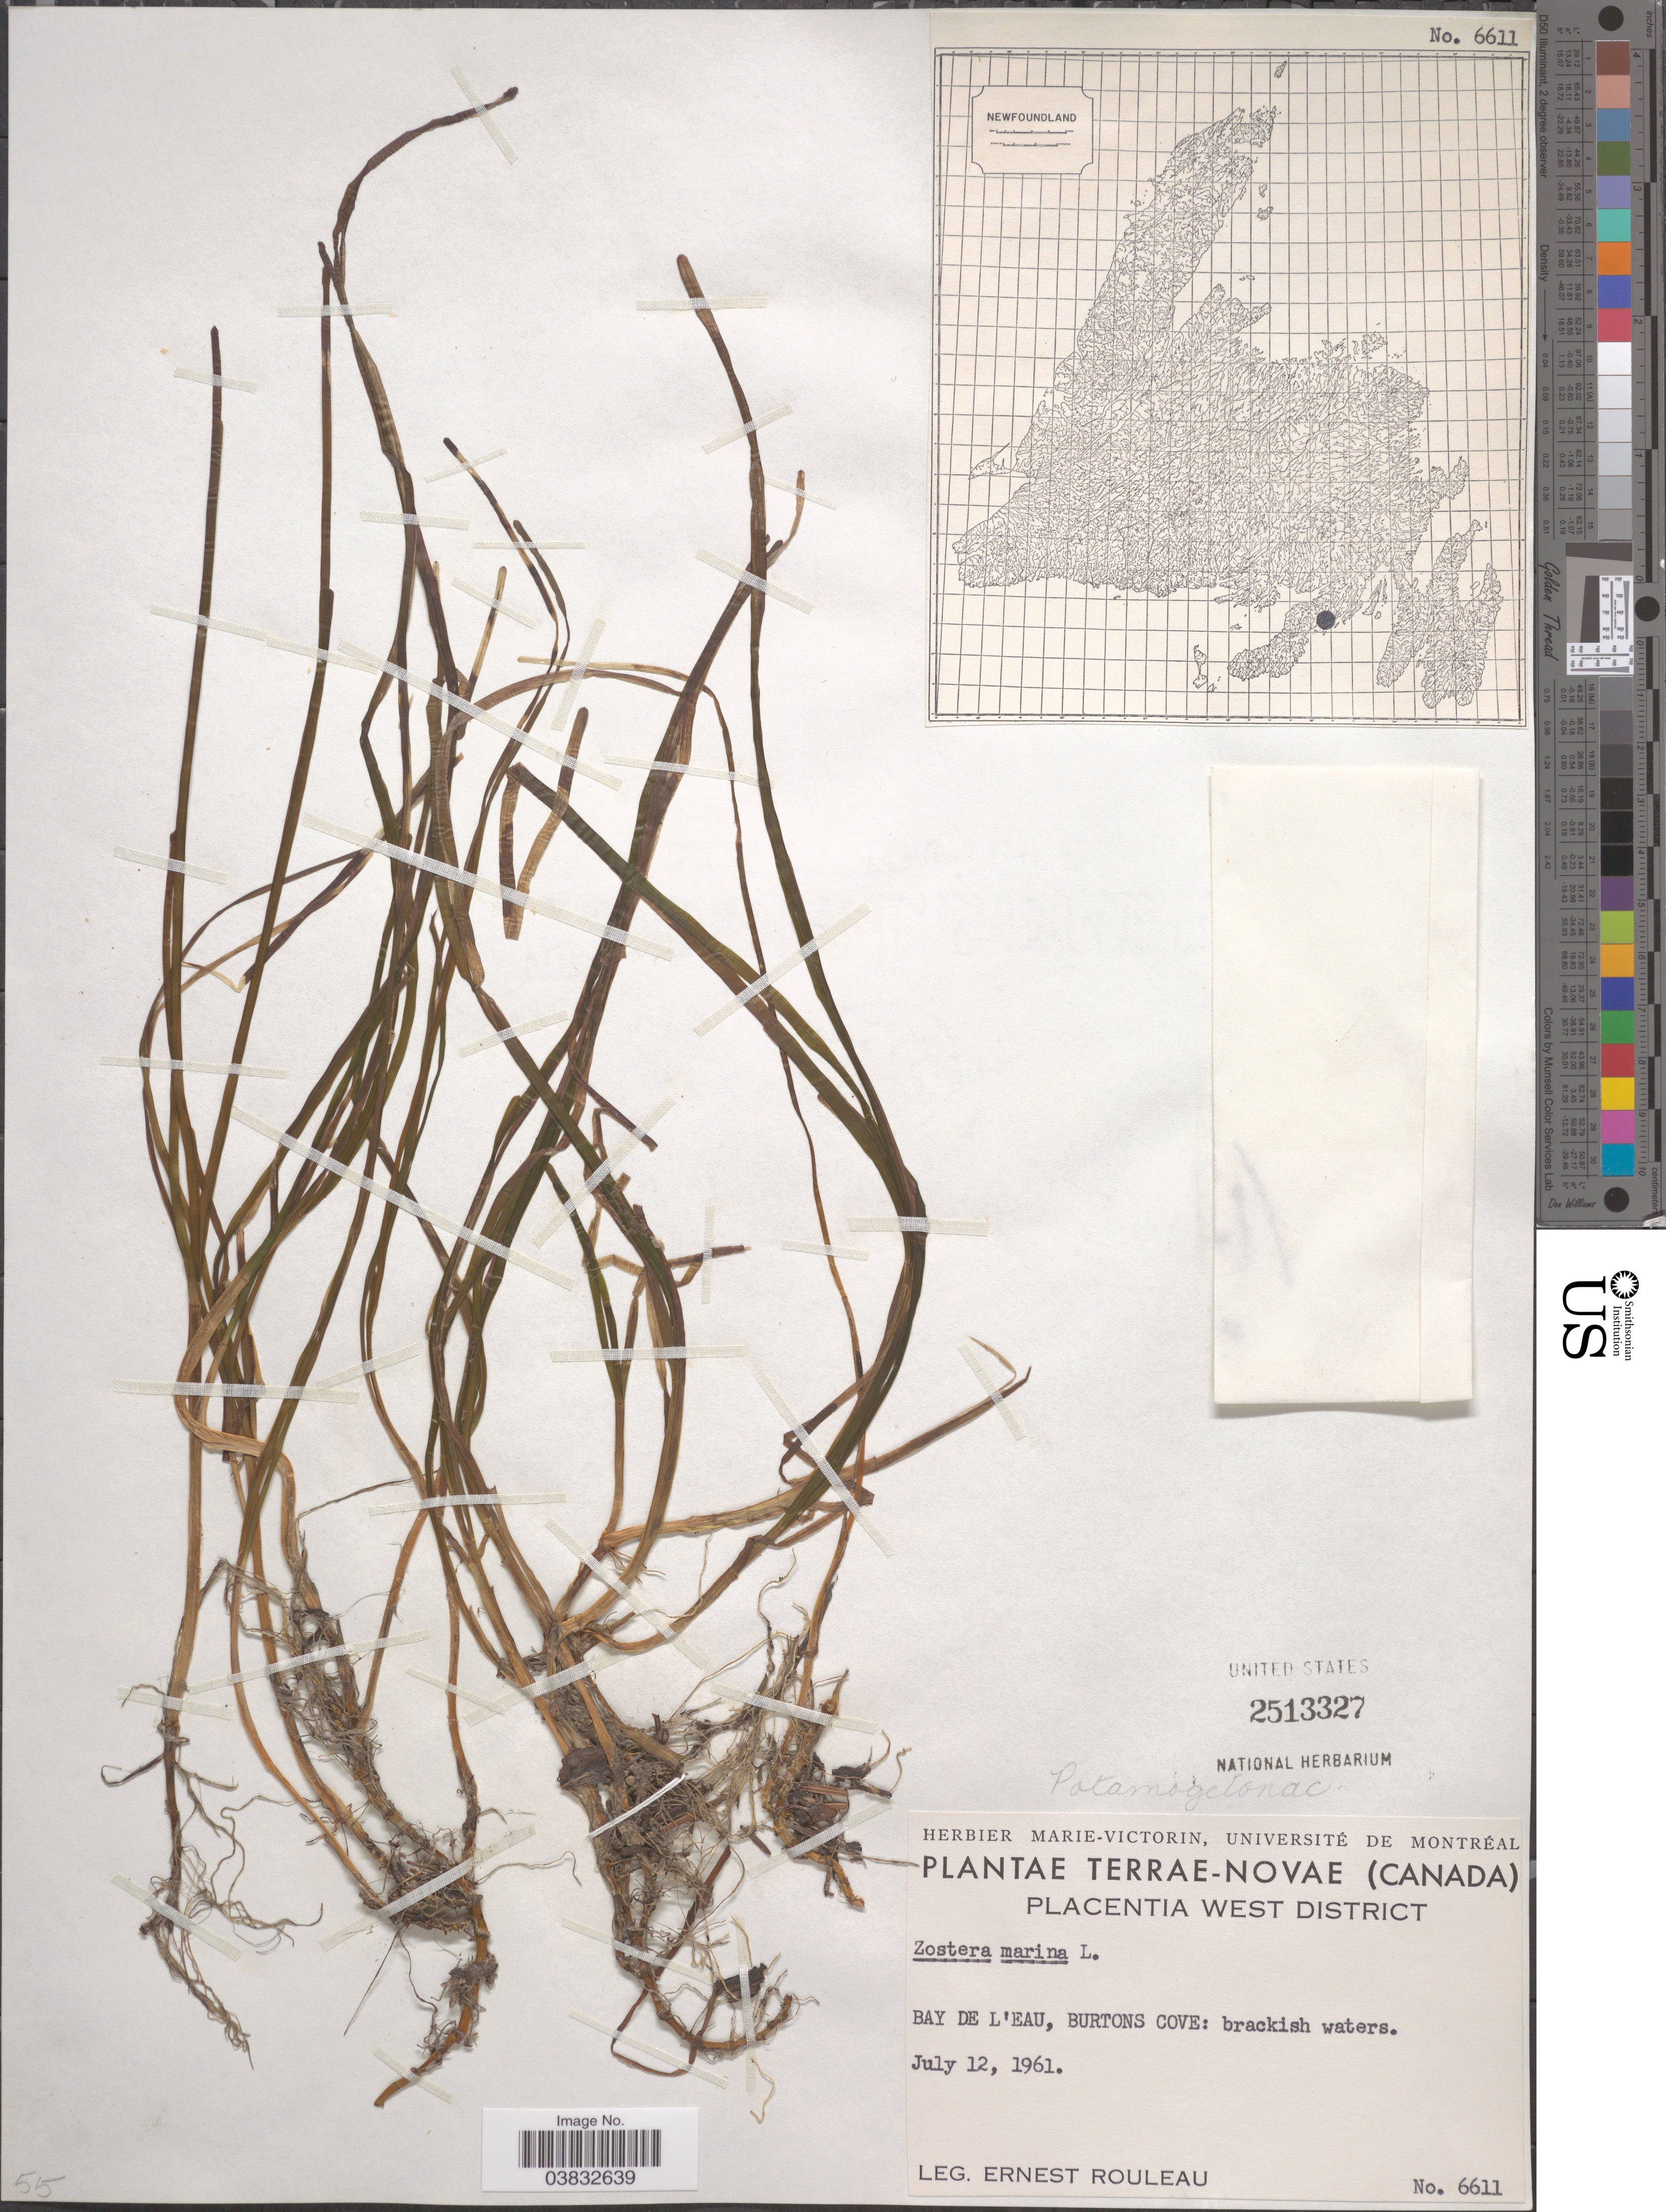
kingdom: Plantae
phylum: Tracheophyta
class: Liliopsida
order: Alismatales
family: Zosteraceae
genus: Zostera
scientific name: Zostera marina var. typica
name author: L.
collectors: J. Rouleau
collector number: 6611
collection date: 1961-07-12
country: Canada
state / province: Newfoundland and Labrador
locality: Terrae-Novae. Placenta West District. Bay de L'Eau, Burtons Cove.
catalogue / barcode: US 2513327